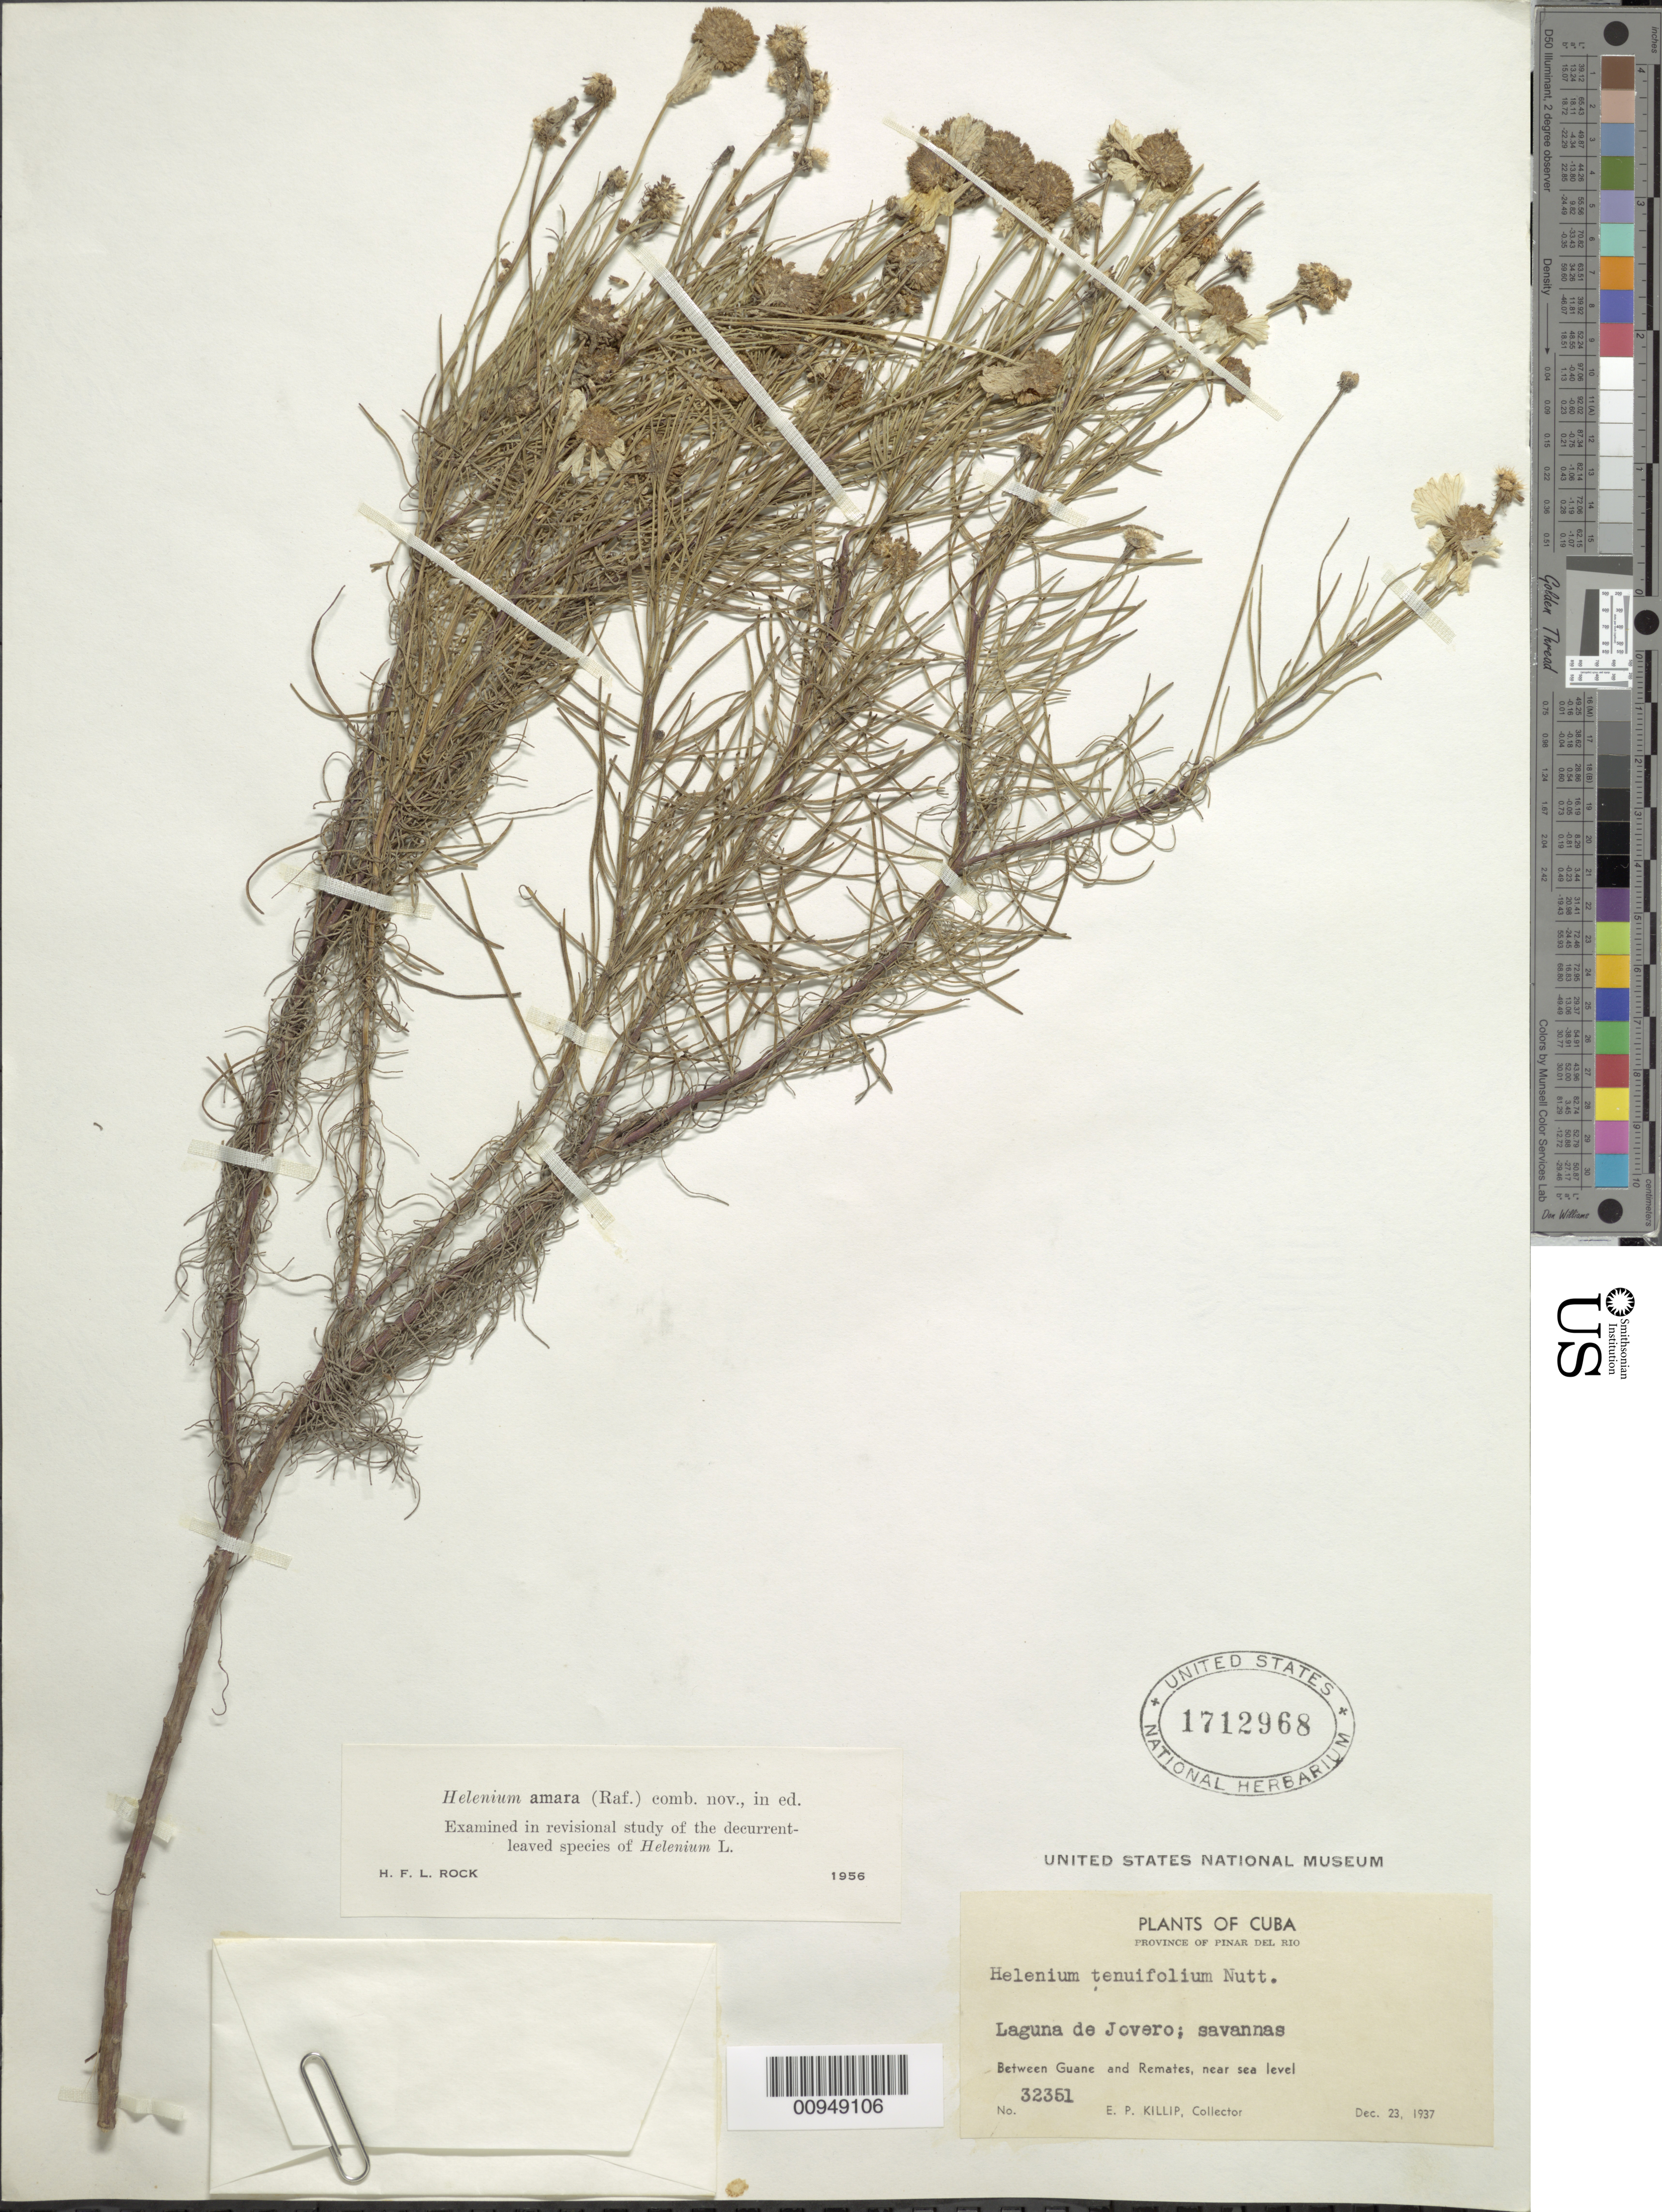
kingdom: Plantae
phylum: Tracheophyta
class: Magnoliopsida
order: Asterales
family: Asteraceae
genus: Helenium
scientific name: Helenium amarum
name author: (Raf.) H. Rock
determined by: Rock, H. F. L.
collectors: E. P. Killip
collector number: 32351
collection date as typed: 23 Dec 1937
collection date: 1937-12-23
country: Cuba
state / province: Pinar del Rio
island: Cuba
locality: Laguna Jovero, between Guane and Remates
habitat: Savannas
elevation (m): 0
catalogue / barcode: US 1712968